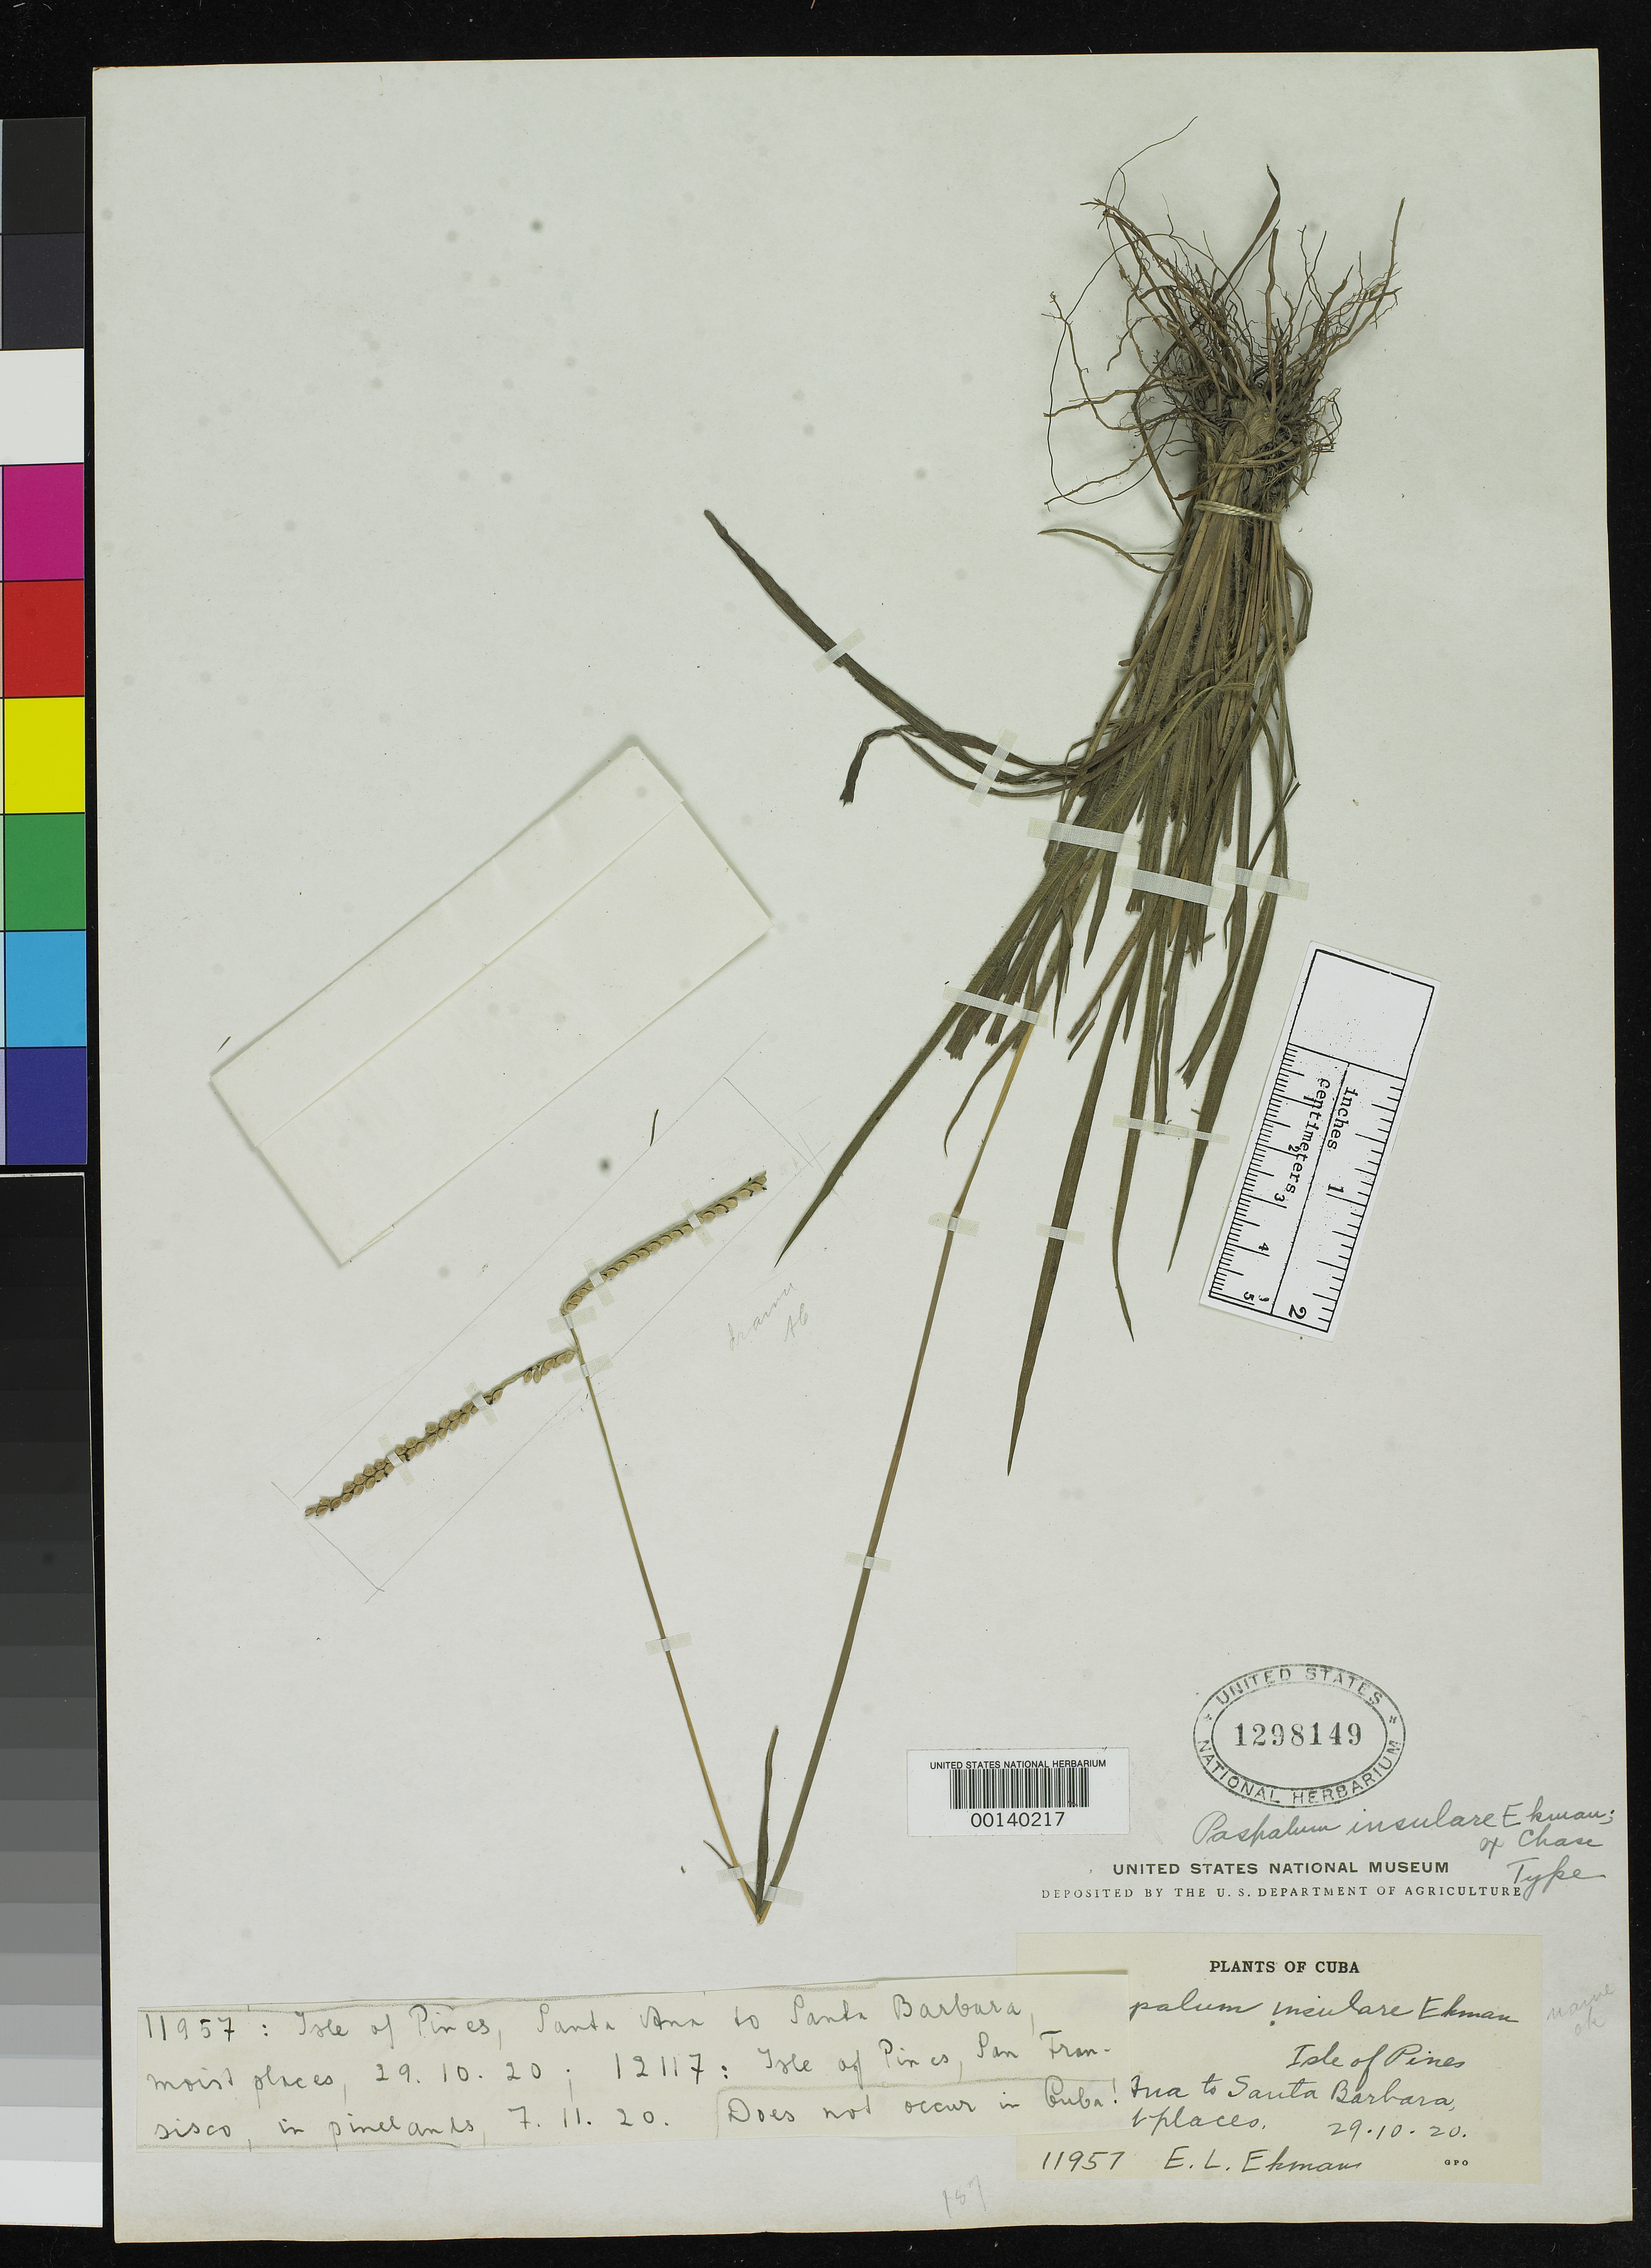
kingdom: Plantae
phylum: Tracheophyta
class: Liliopsida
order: Poales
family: Poaceae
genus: Paspalum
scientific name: Paspalum insulare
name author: Ekman ex Chase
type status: Holotype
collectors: E. L. Ekman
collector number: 11957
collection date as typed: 29 Oct 1920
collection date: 1920-10-29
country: Cuba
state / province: Isla de La Juventud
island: Isla de La Juventud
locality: Between Santa Ana and Santa Barbara.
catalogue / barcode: US 1298149